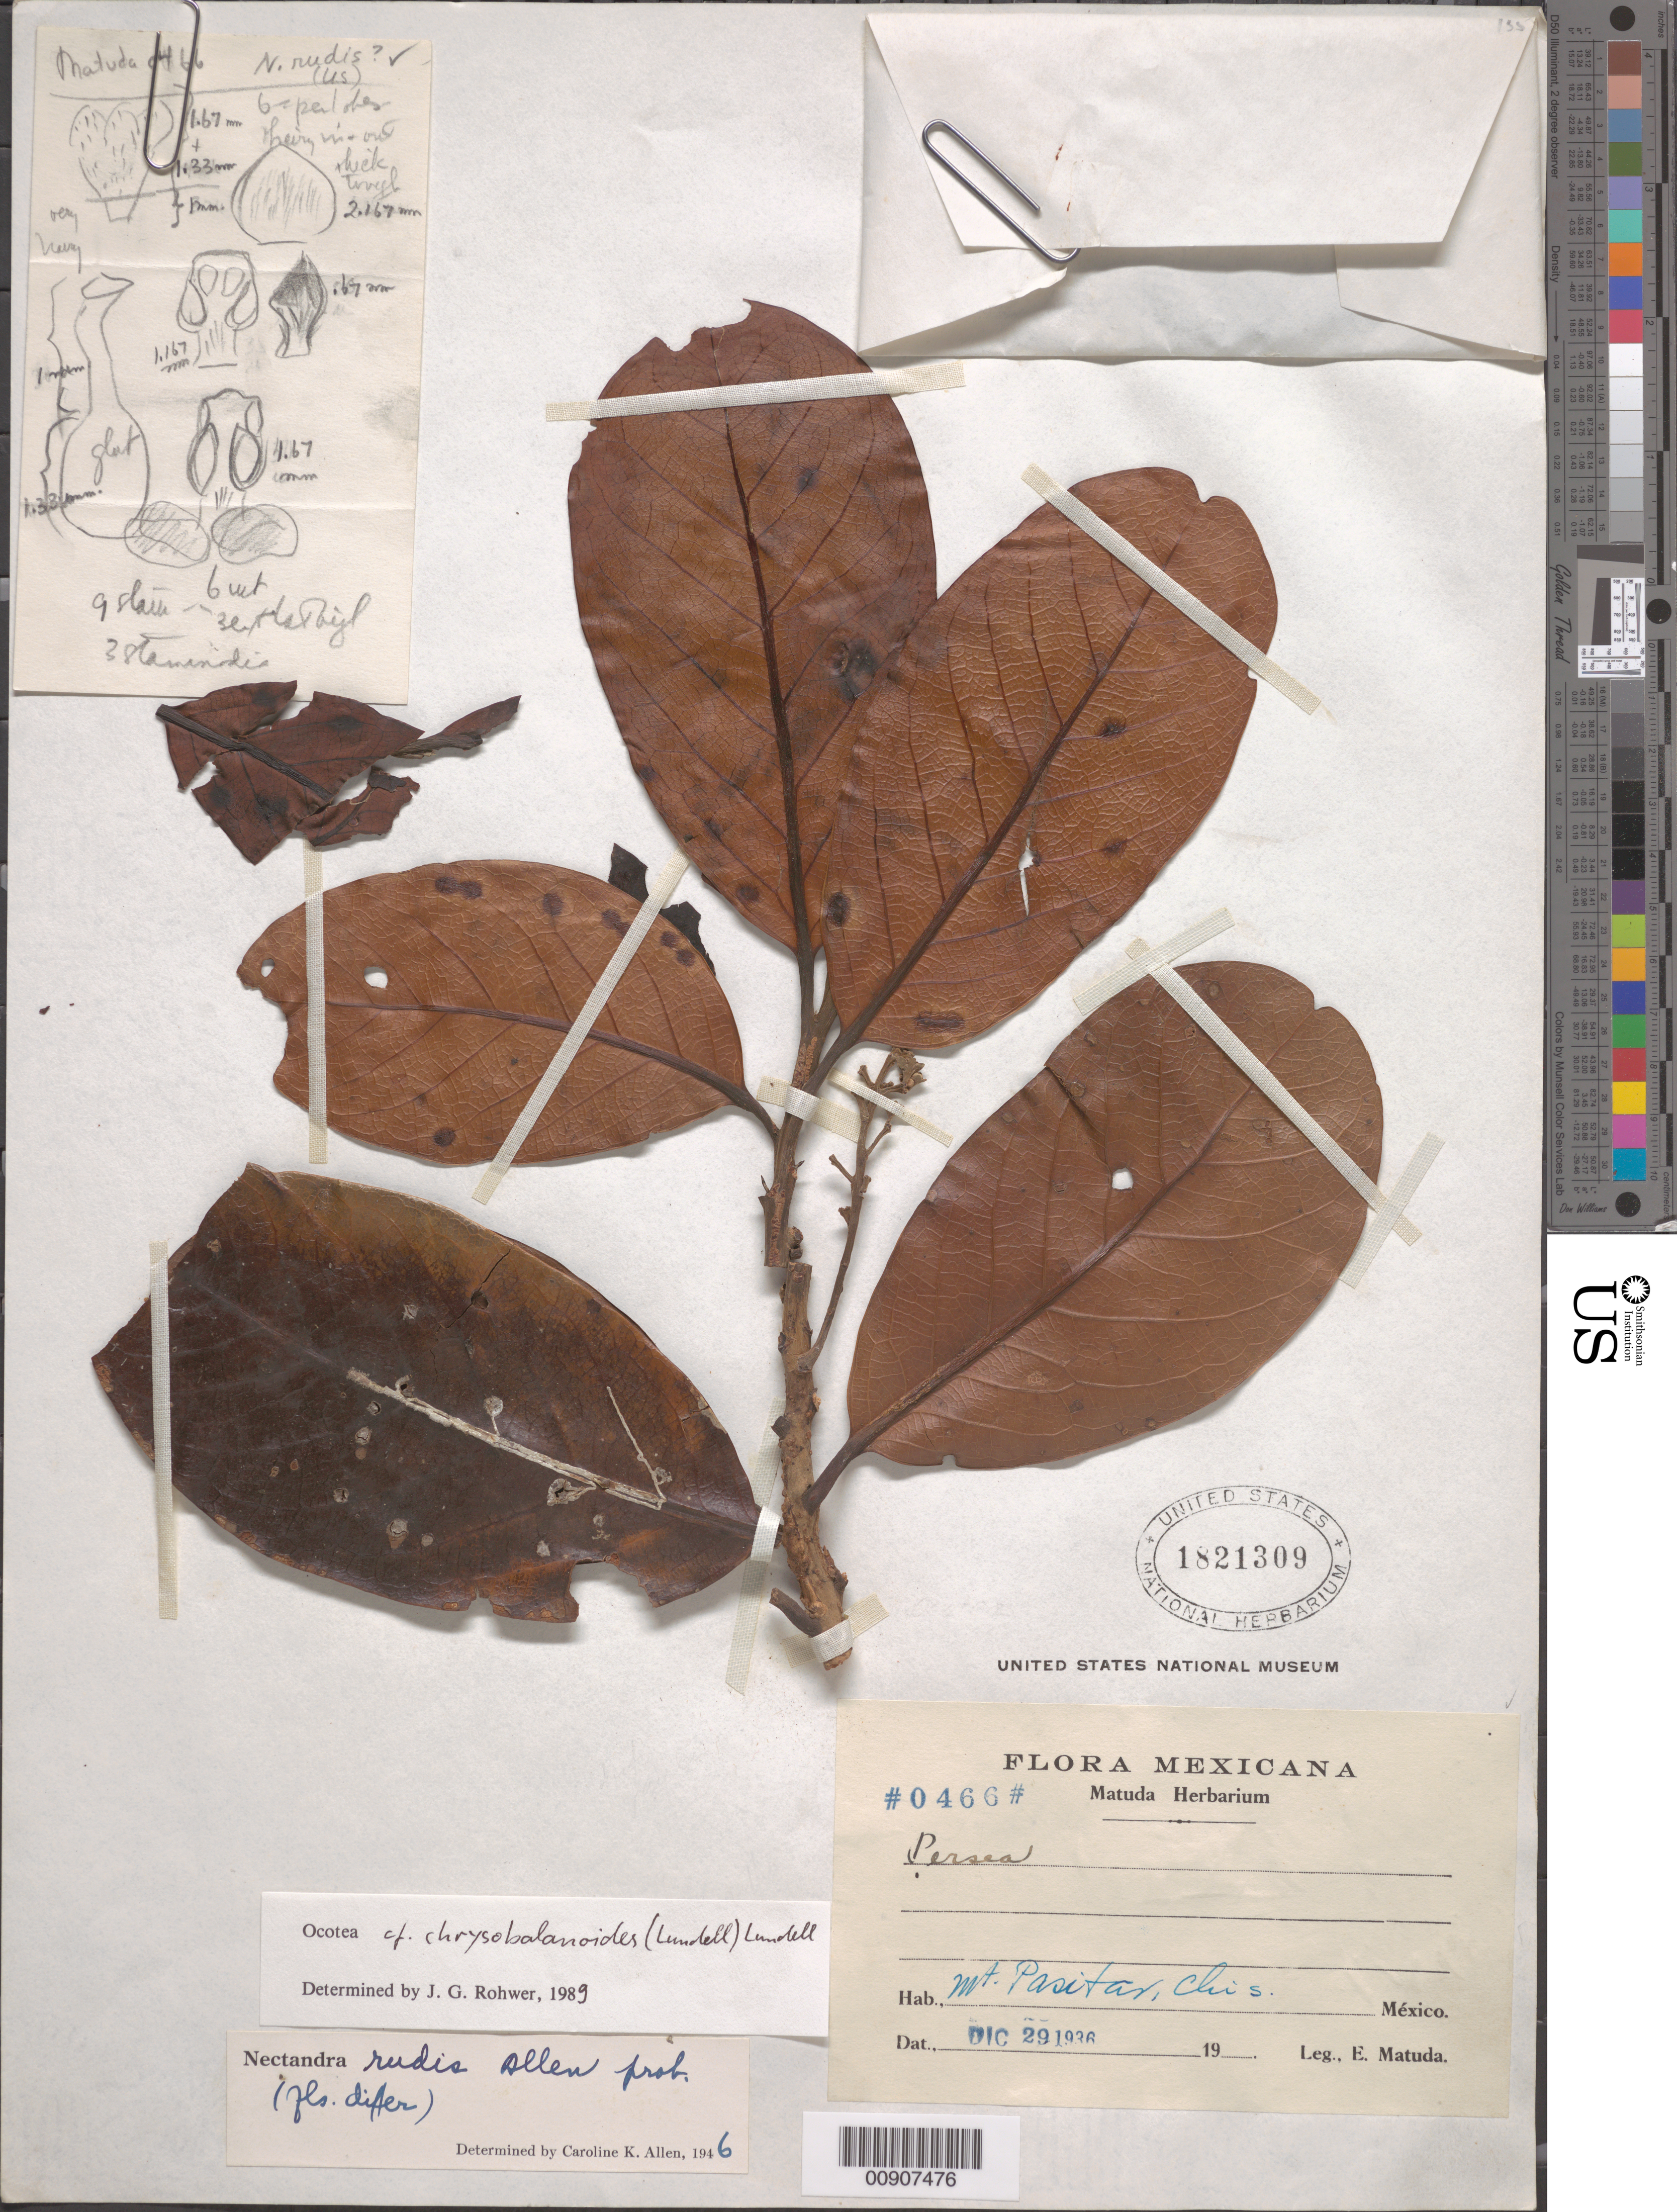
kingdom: Plantae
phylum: Tracheophyta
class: Magnoliopsida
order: Laurales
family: Lauraceae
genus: Ocotea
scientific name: Ocotea chrysobalanoides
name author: (Lundell) Lundell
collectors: E. Matuda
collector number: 0466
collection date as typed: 29 Dec 1936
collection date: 1936-12-29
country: Mexico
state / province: Chiapas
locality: Mt. Pasitar, Chiapas.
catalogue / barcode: US 1821309